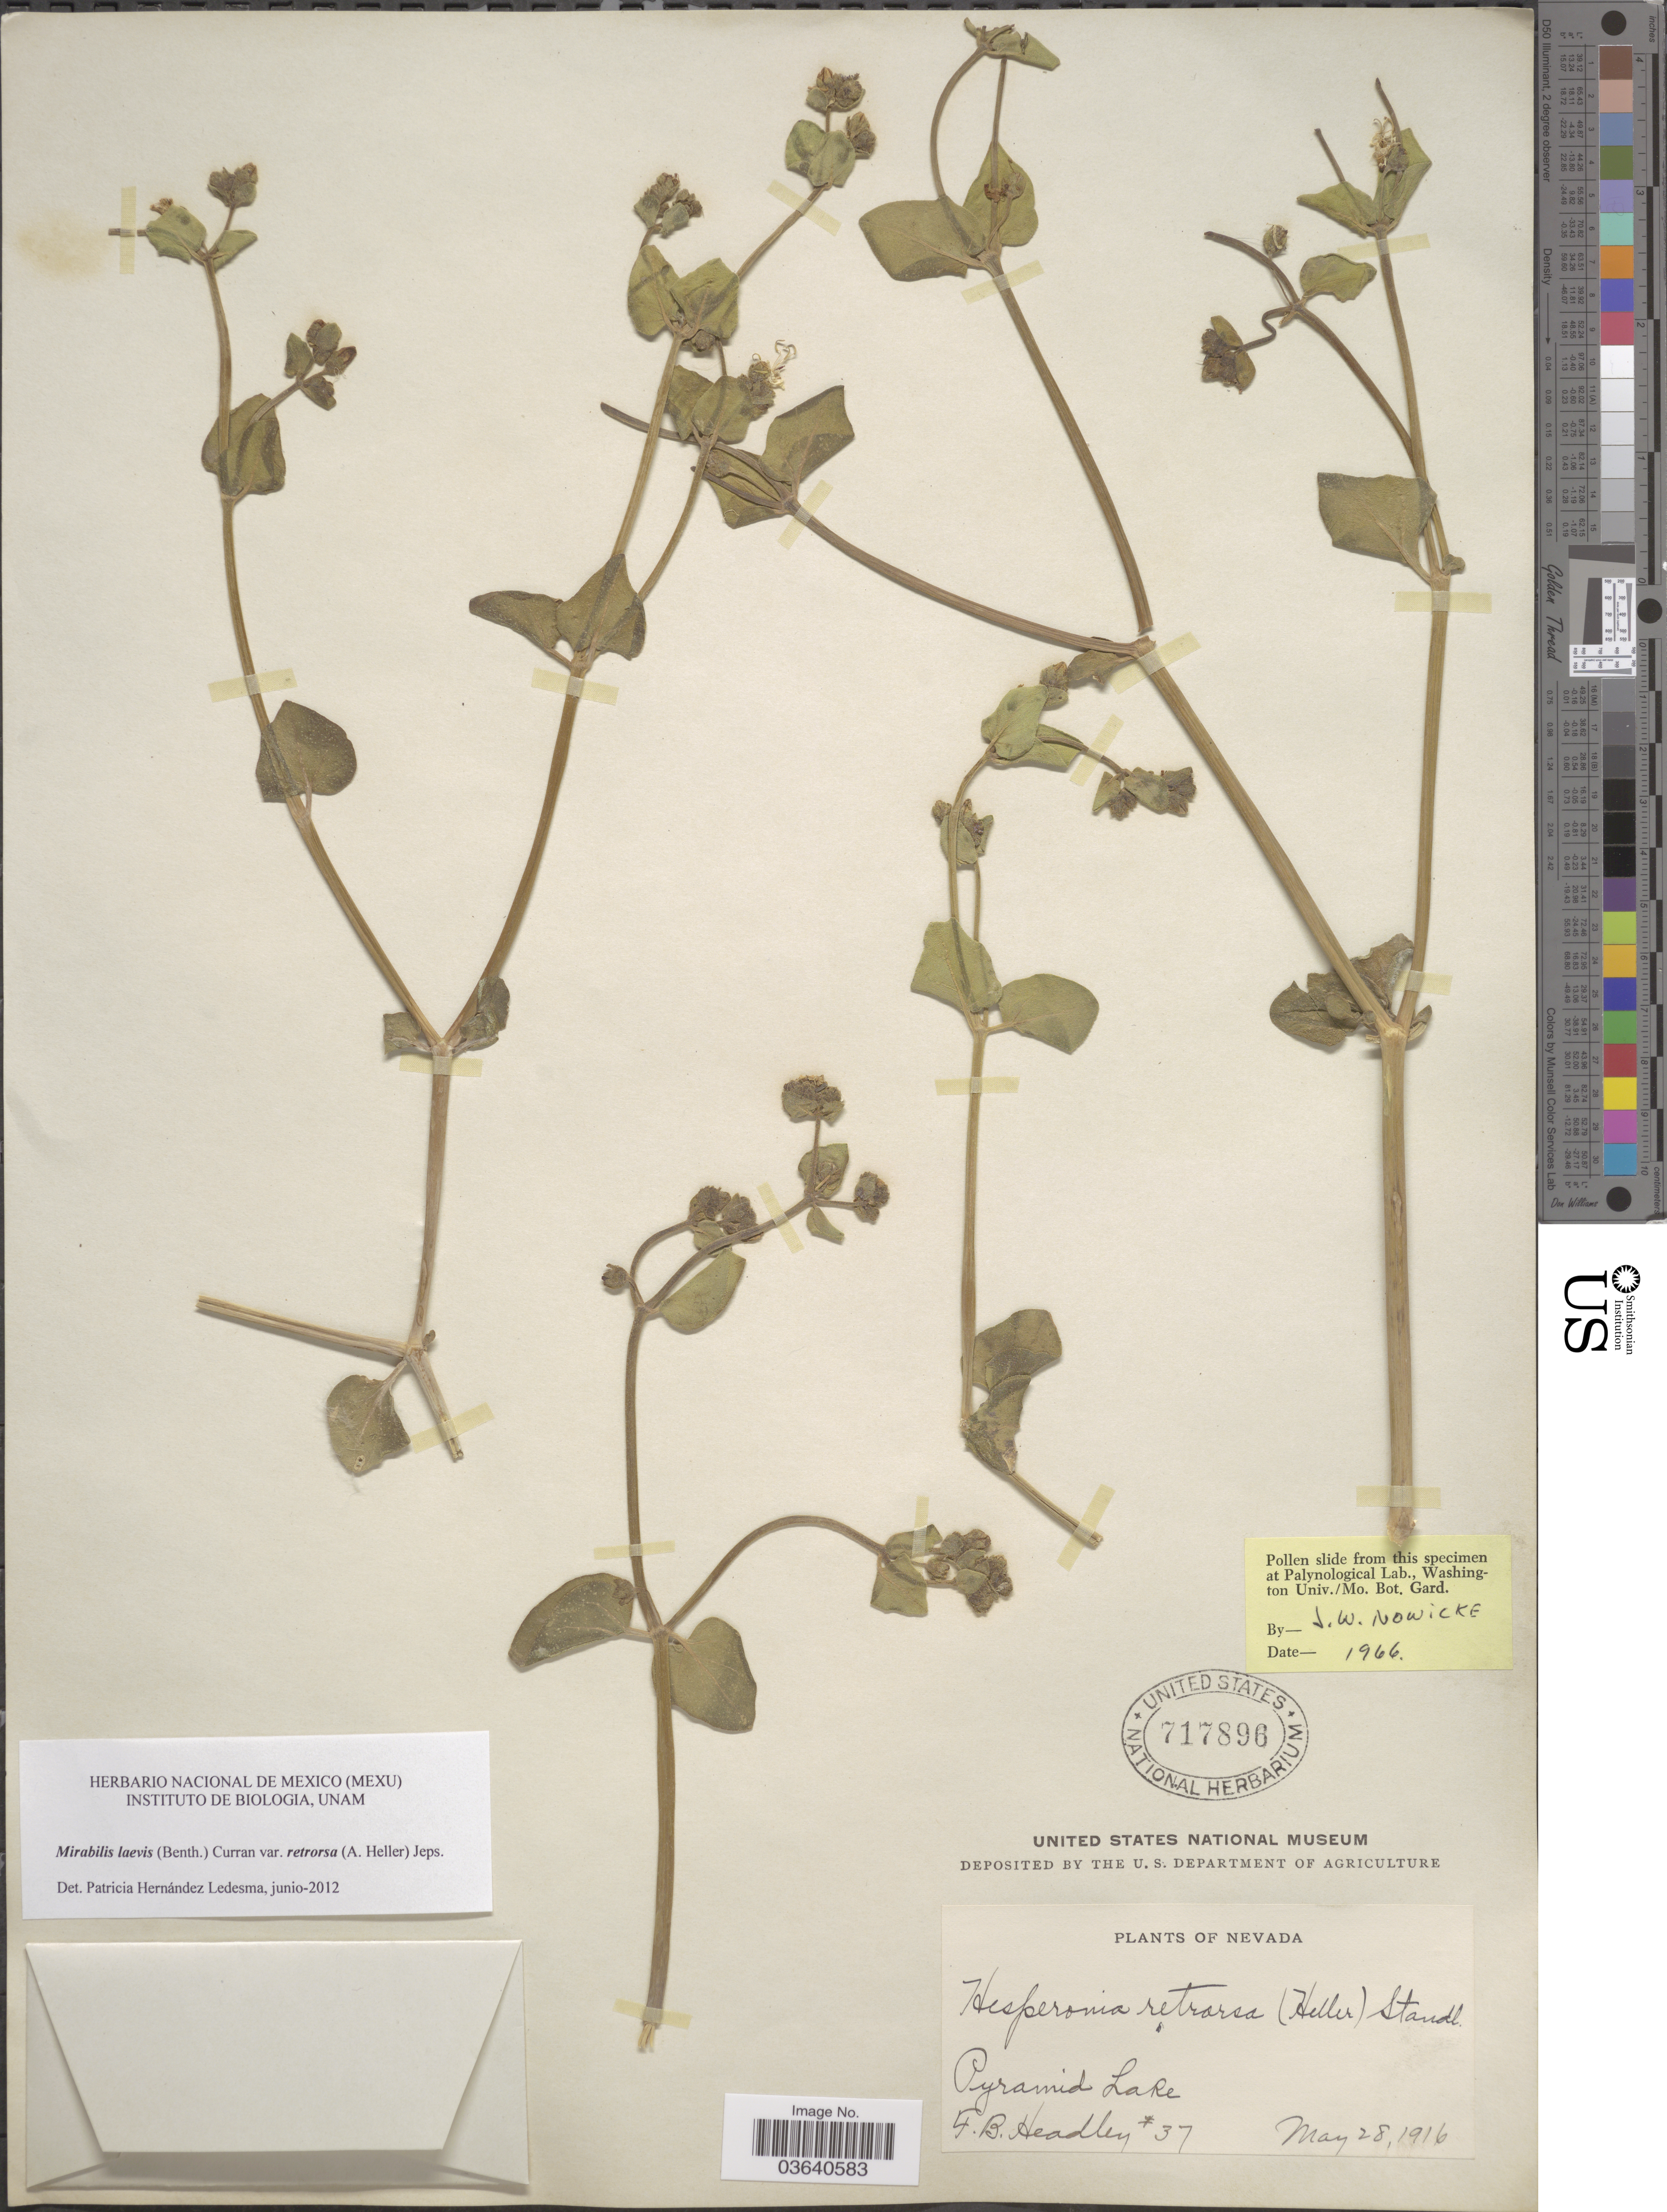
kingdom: Plantae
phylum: Tracheophyta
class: Magnoliopsida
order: Caryophyllales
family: Nyctaginaceae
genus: Mirabilis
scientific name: Mirabilis laevis var. retrorsa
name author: (A. Heller) Jeps.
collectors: F. B. Headley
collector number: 37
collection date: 1916-05-28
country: United States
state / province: Nevada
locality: Pyramid Lake.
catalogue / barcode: US 717896